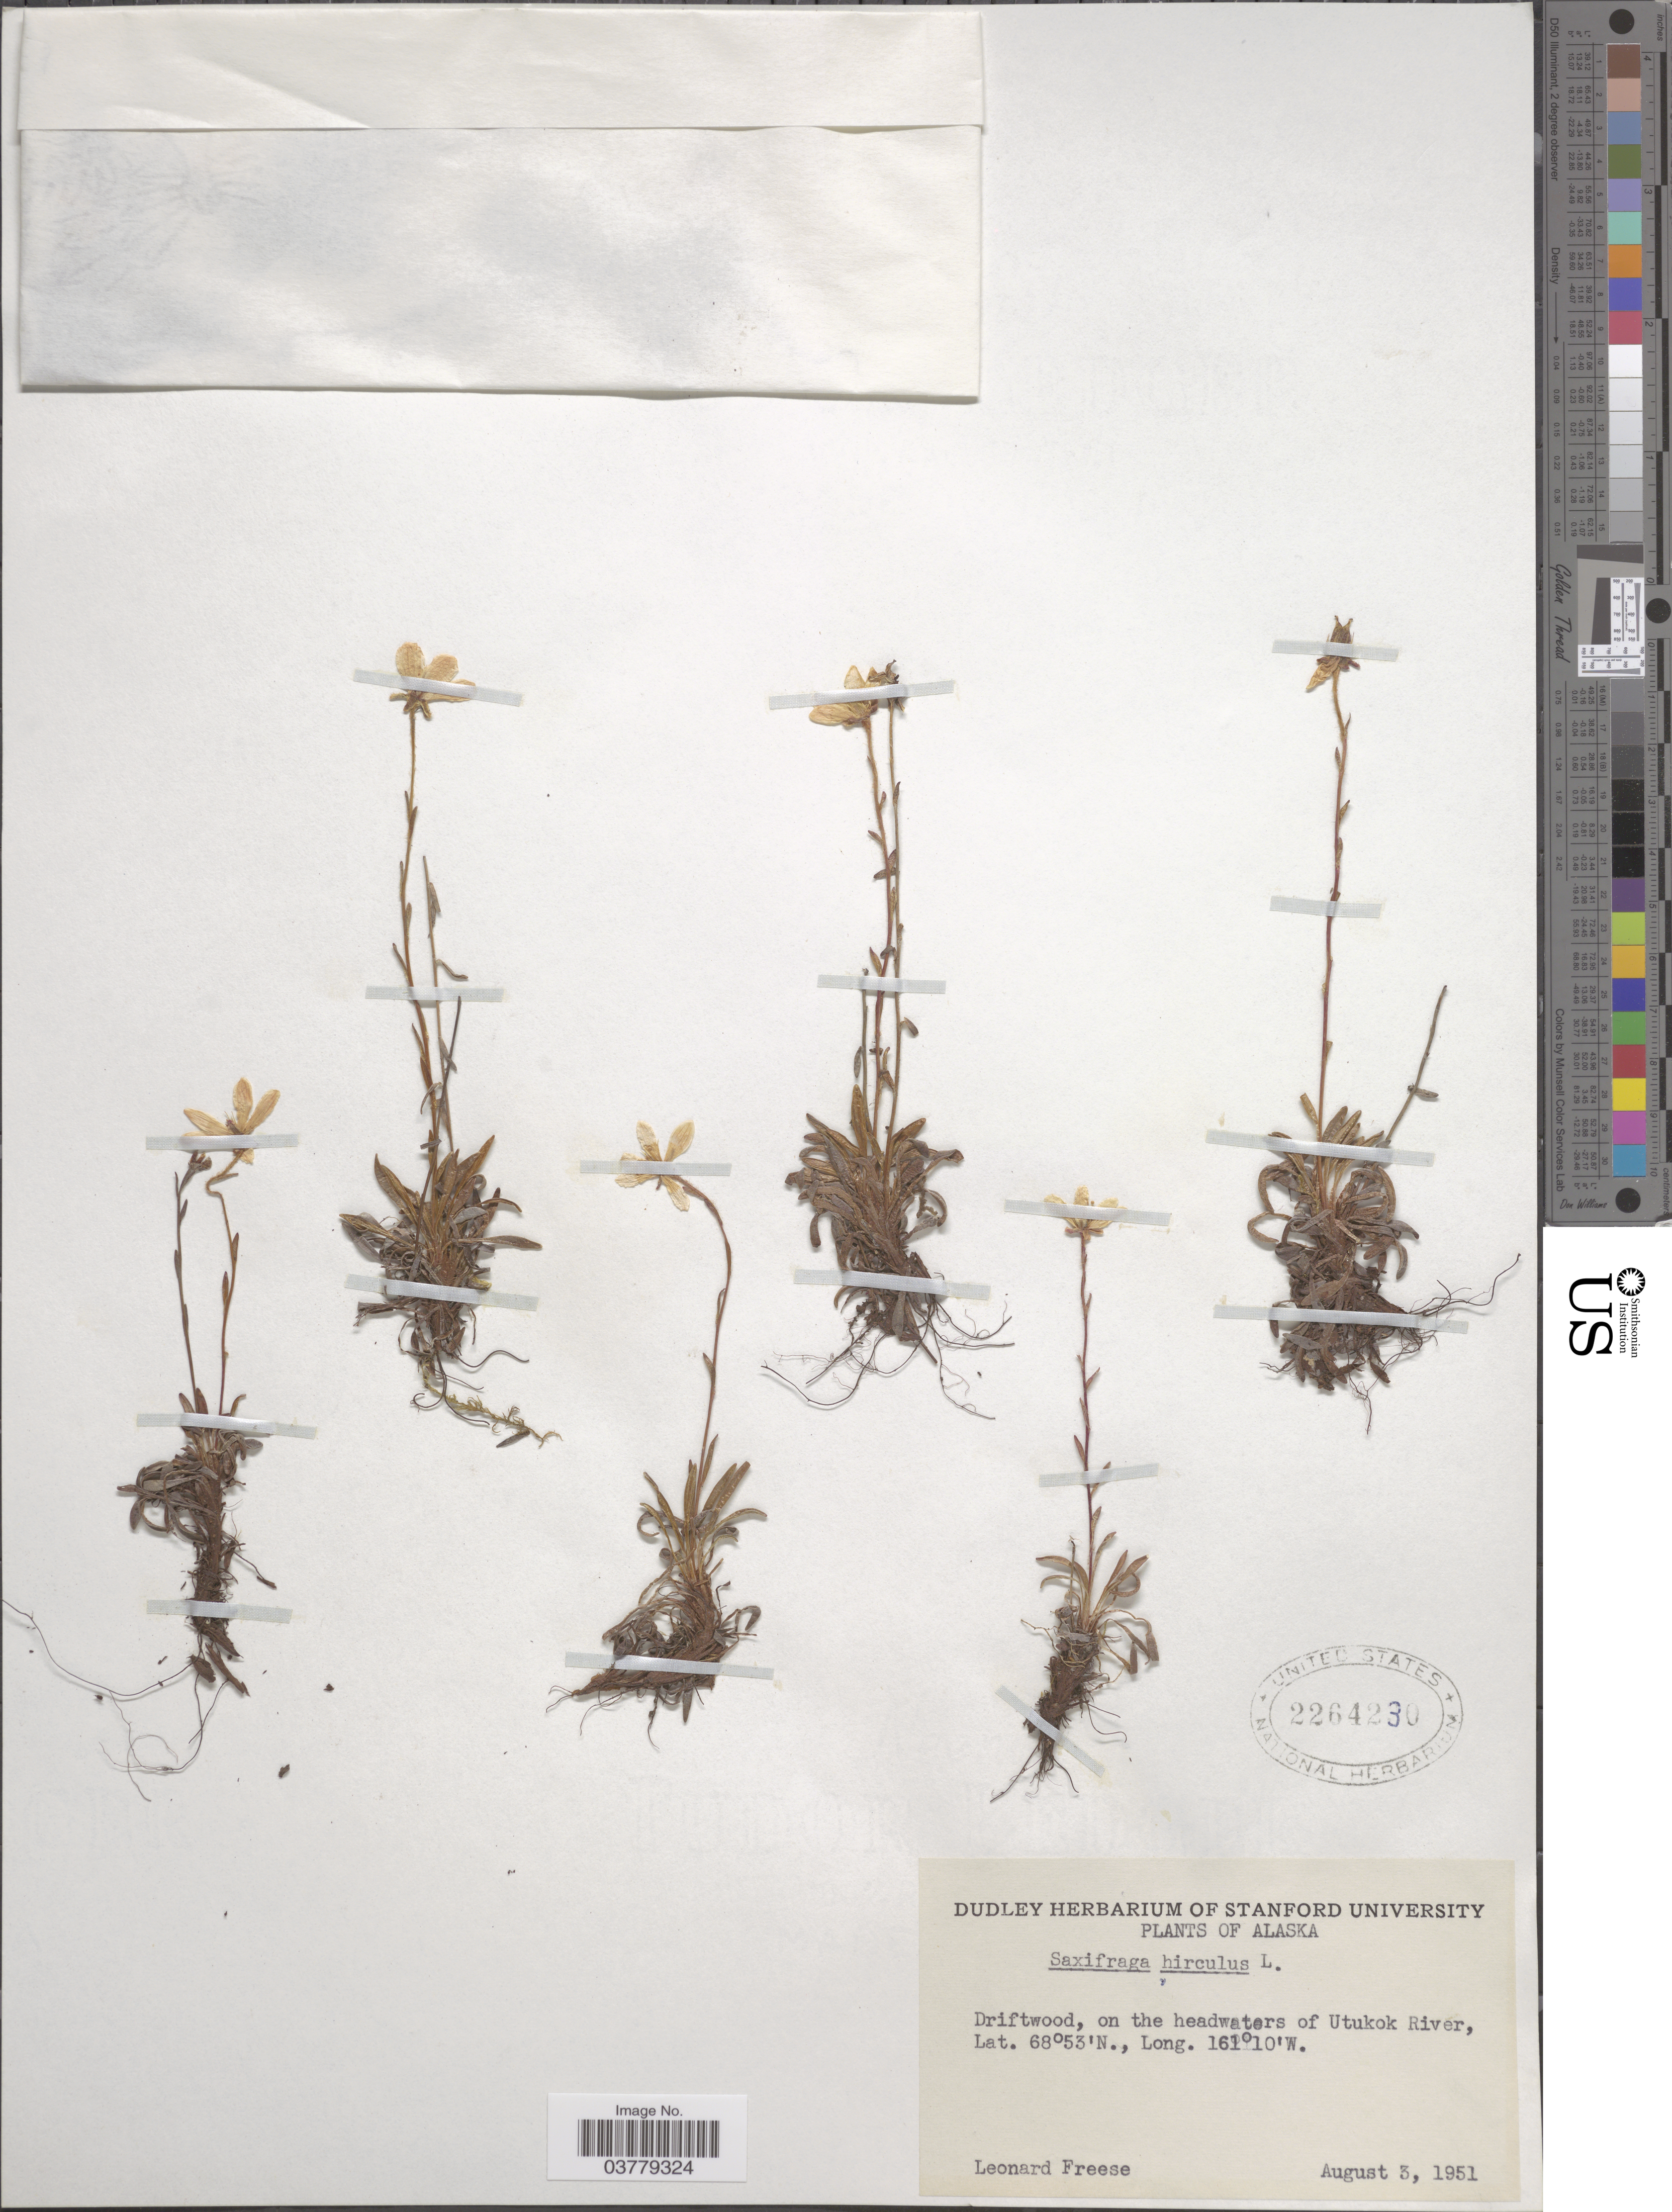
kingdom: Plantae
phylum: Tracheophyta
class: Magnoliopsida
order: Saxifragales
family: Saxifragaceae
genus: Saxifraga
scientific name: Saxifraga hirculus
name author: L.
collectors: L. Freese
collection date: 1951-08-03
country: United States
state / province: Alaska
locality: Driftwood, on the headwaters of Utukok River.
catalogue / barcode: US 2264230